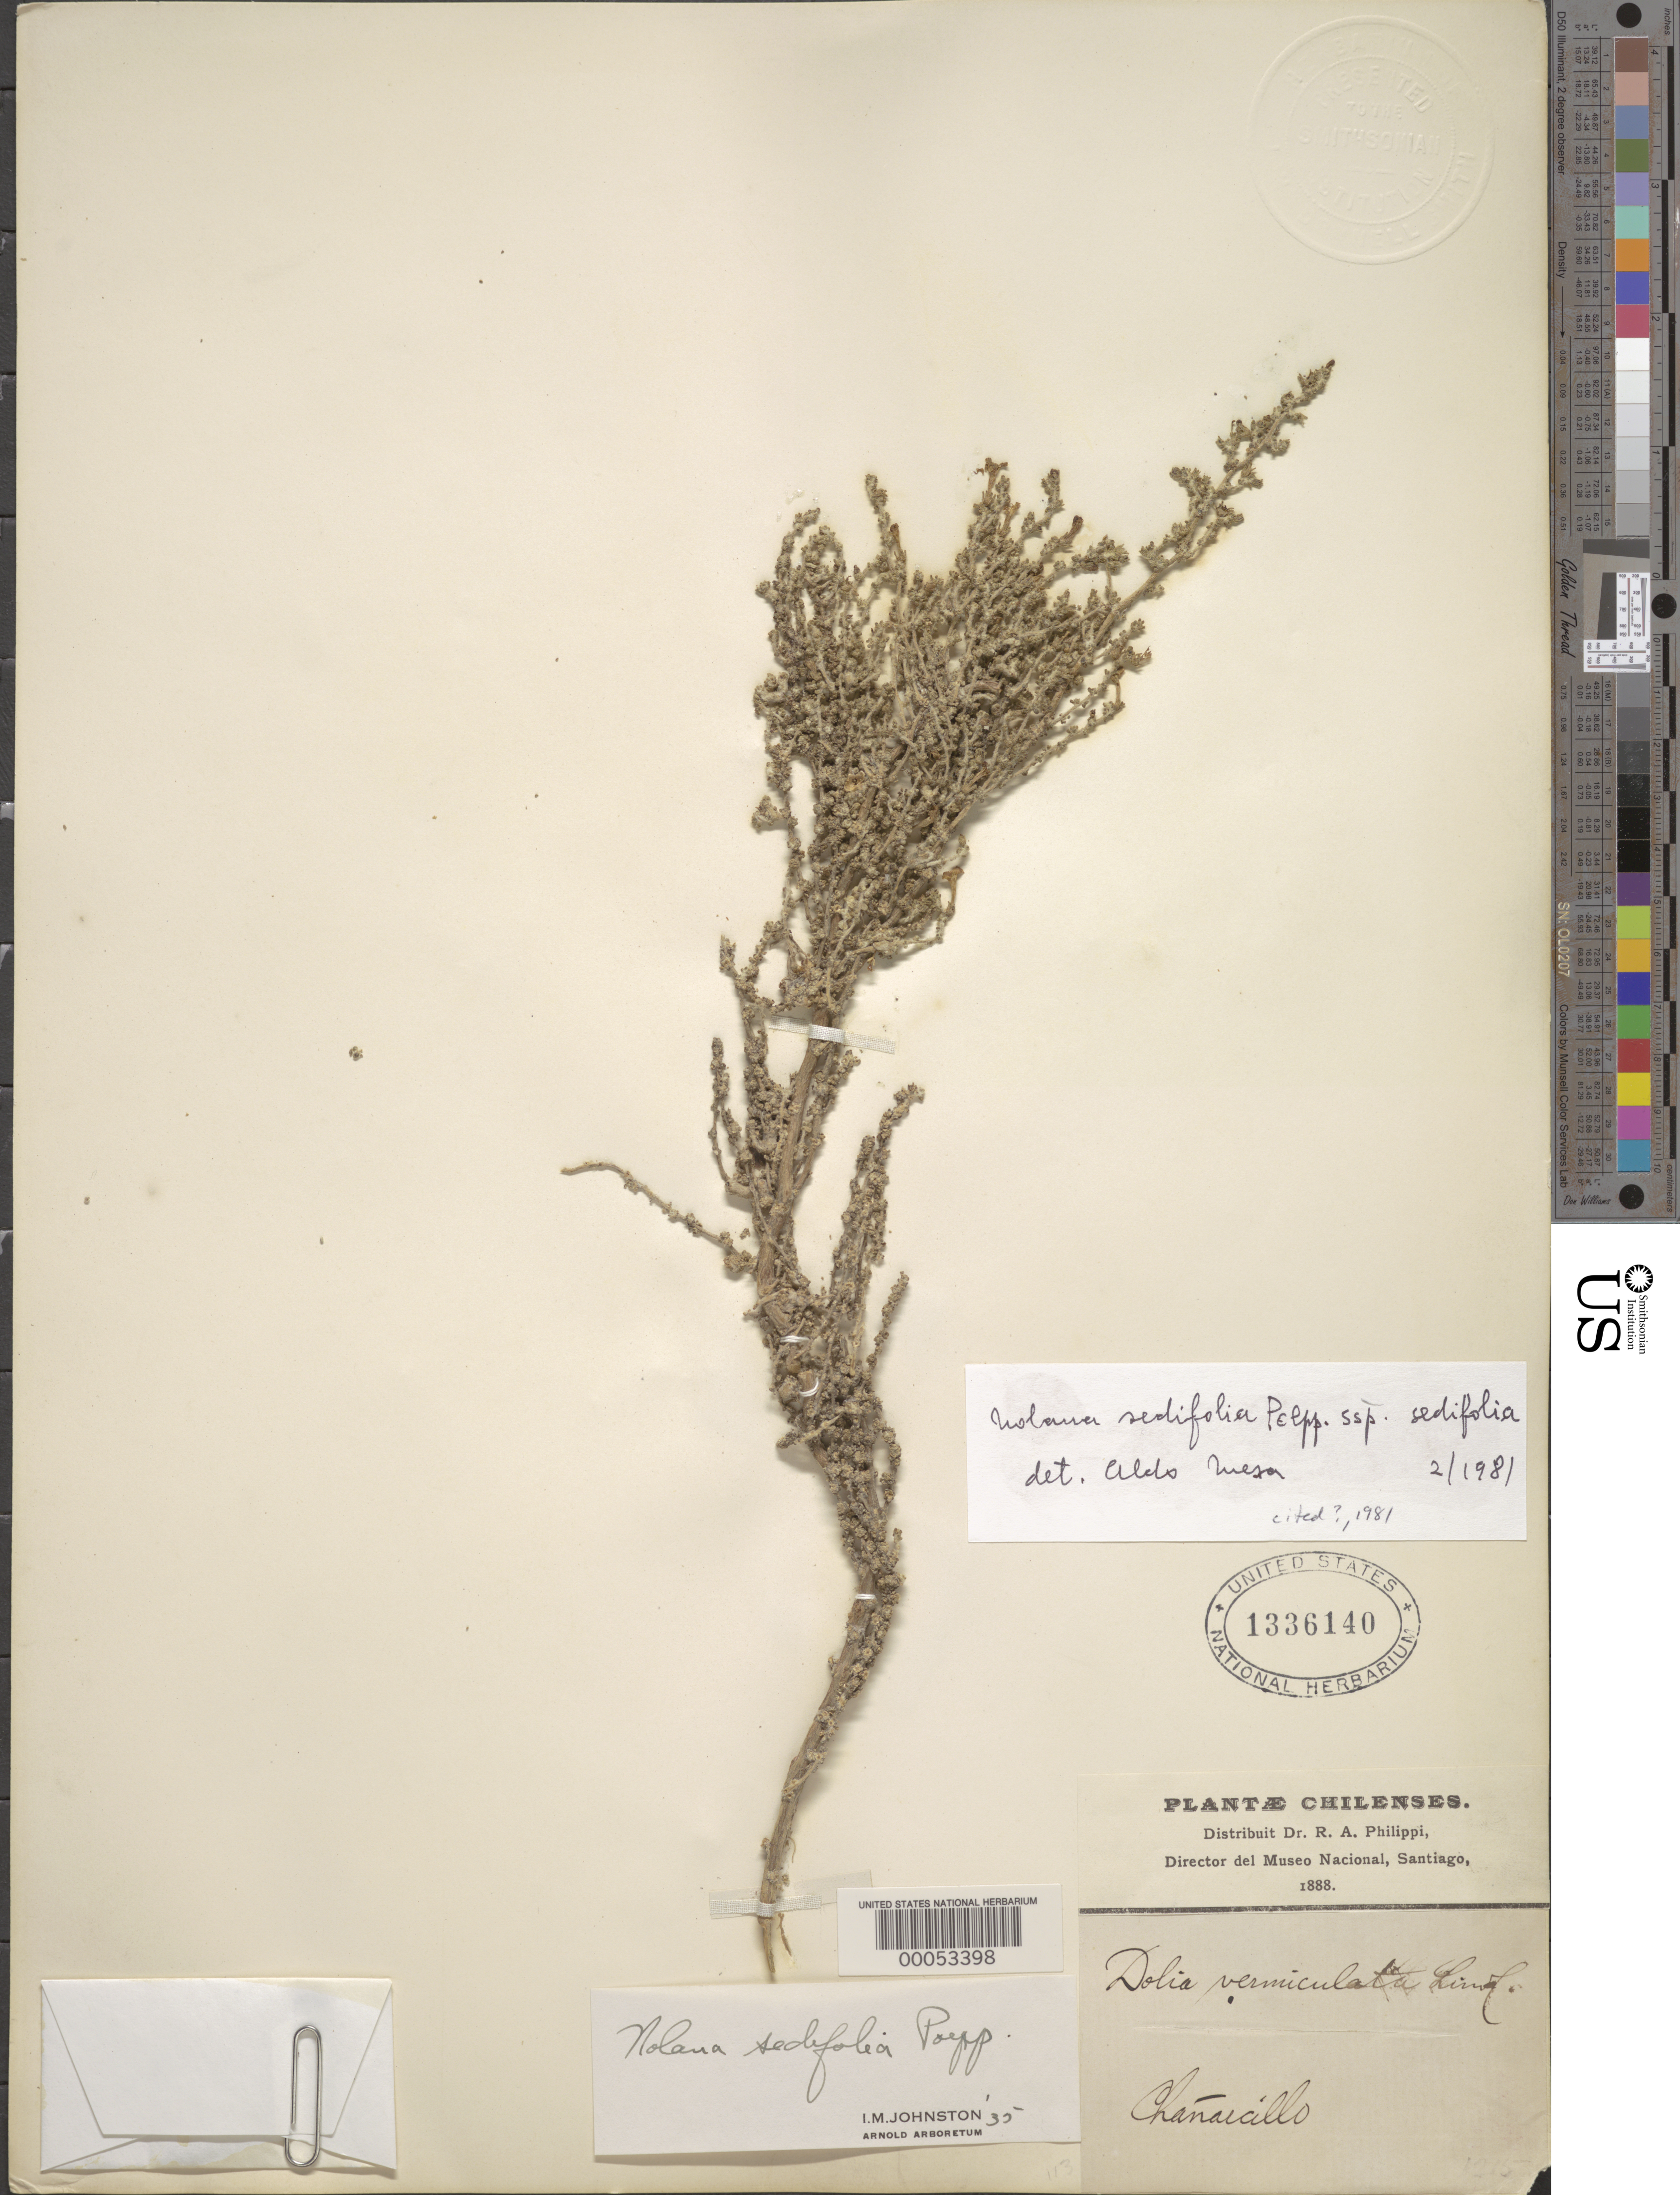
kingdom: Plantae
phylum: Tracheophyta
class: Magnoliopsida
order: Solanales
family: Solanaceae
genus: Nolana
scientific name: Nolana sedifolia subsp. sedifolia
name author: Poepp.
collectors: R. A. Philippi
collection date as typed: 1888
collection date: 1888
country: Chile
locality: Chanarcillo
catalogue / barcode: US 1336140